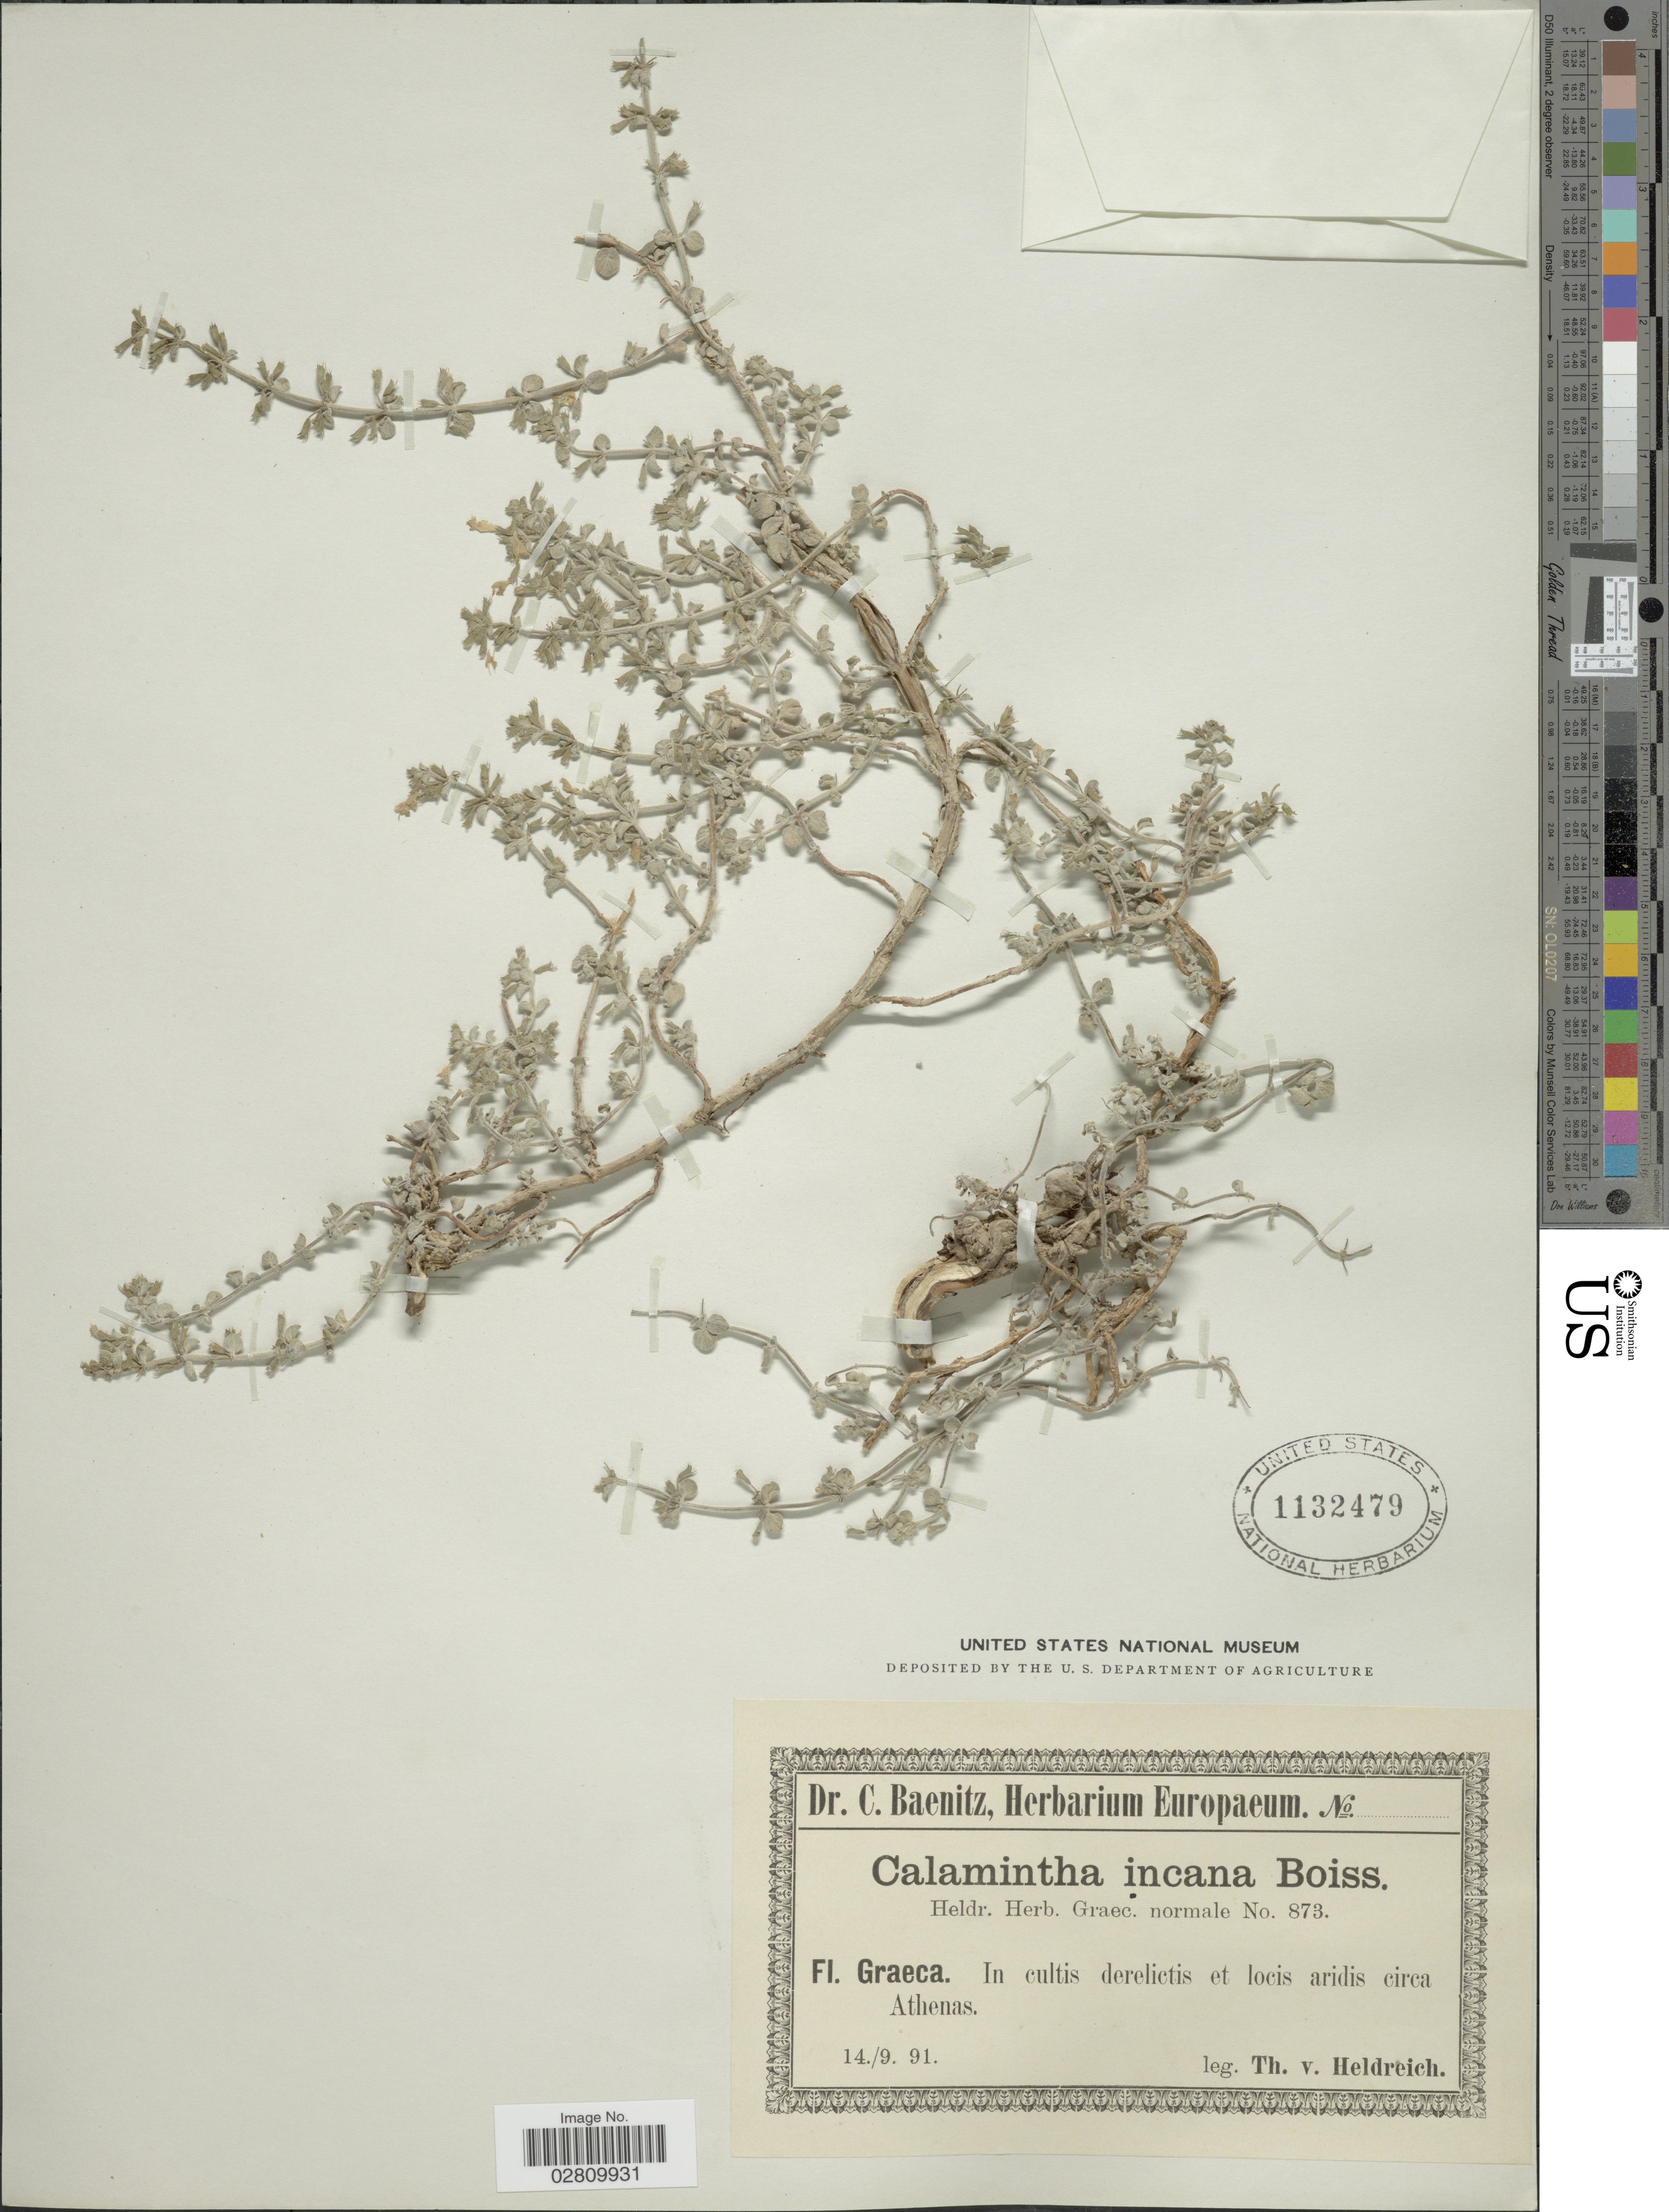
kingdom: Plantae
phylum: Tracheophyta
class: Magnoliopsida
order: Lamiales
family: Lamiaceae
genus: Calamintha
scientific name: Calamintha incana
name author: (Sm.) Boiss.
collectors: T. H. von Heldreich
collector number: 873?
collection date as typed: Transcribed d/m/y: 14/9/91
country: Greece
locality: In cultis derelictis et locis aridis circa Athenas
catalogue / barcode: US 1132479